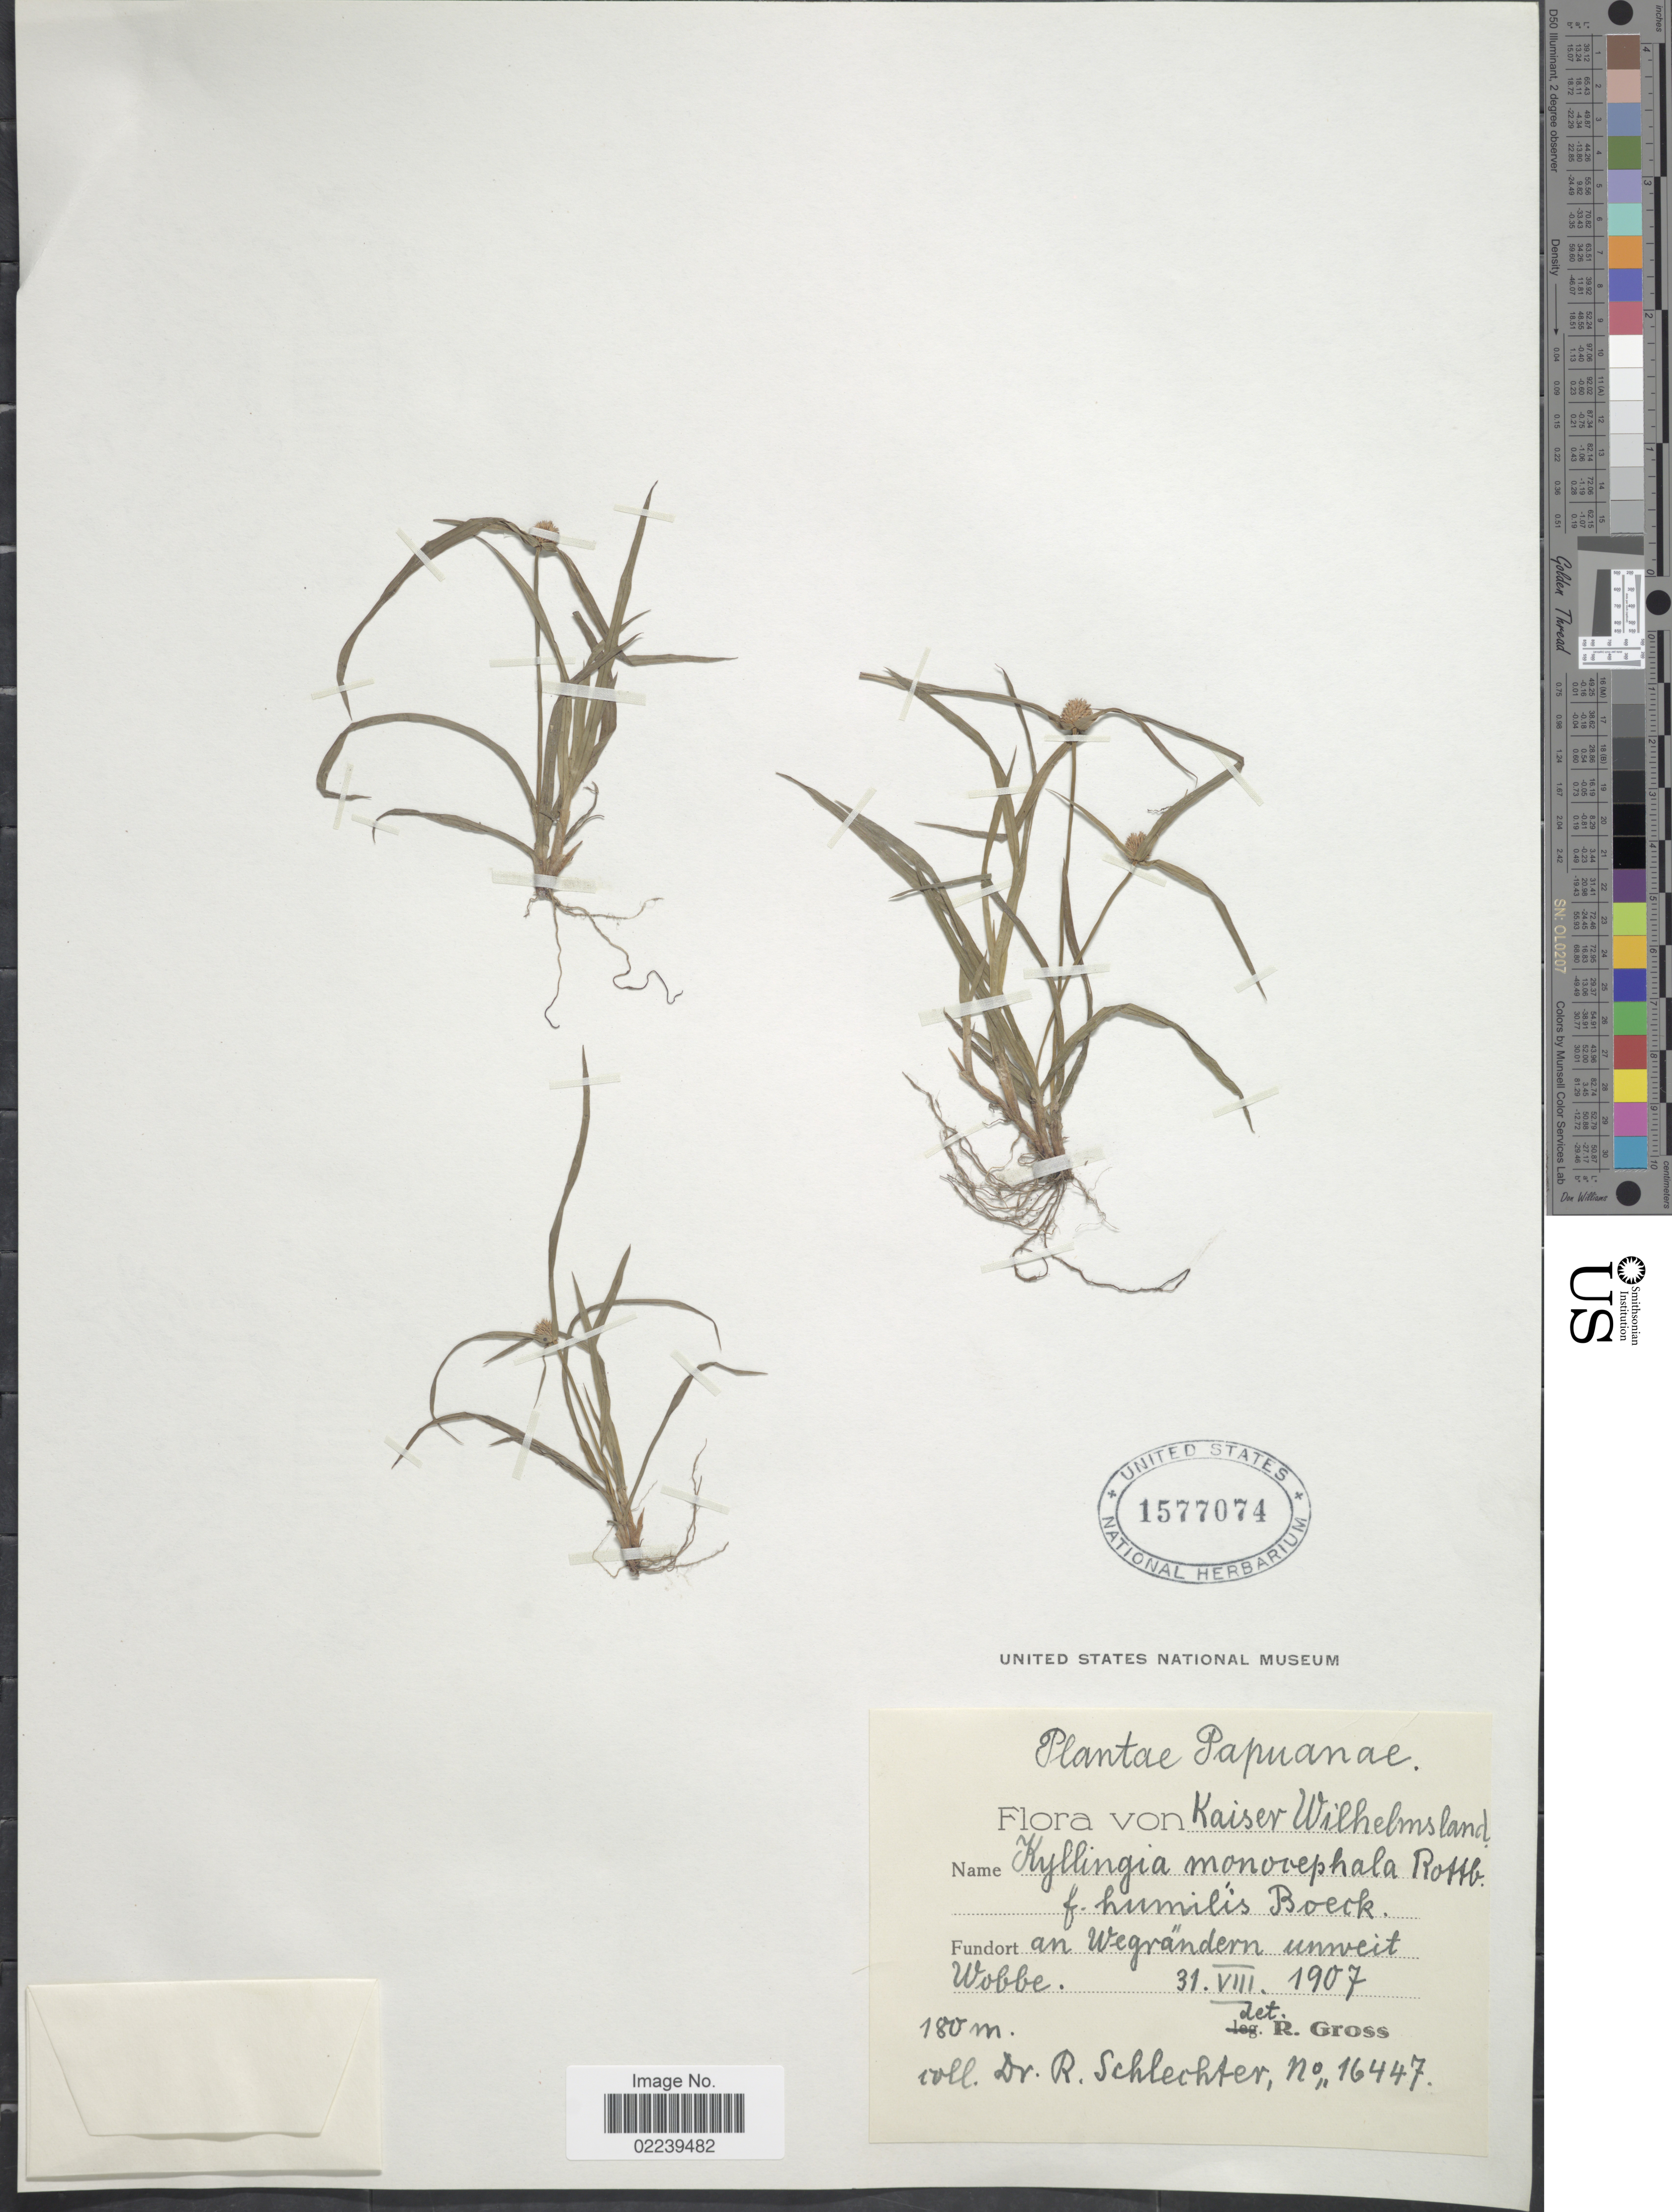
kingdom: Plantae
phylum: Tracheophyta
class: Liliopsida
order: Poales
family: Cyperaceae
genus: Cyperus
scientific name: Cyperus mindorensis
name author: (Steud.) Huygh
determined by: Strong, M. T., (US), Smithsonian Institution - National Museum of Natural History (UNITED STATES)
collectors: F. R. R. Schlechter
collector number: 16447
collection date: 1907-08-31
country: Papua New Guinea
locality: Kaiser Wilhelmsland, an Wegrandern unweit Wobbe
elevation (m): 180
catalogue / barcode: US 1577074